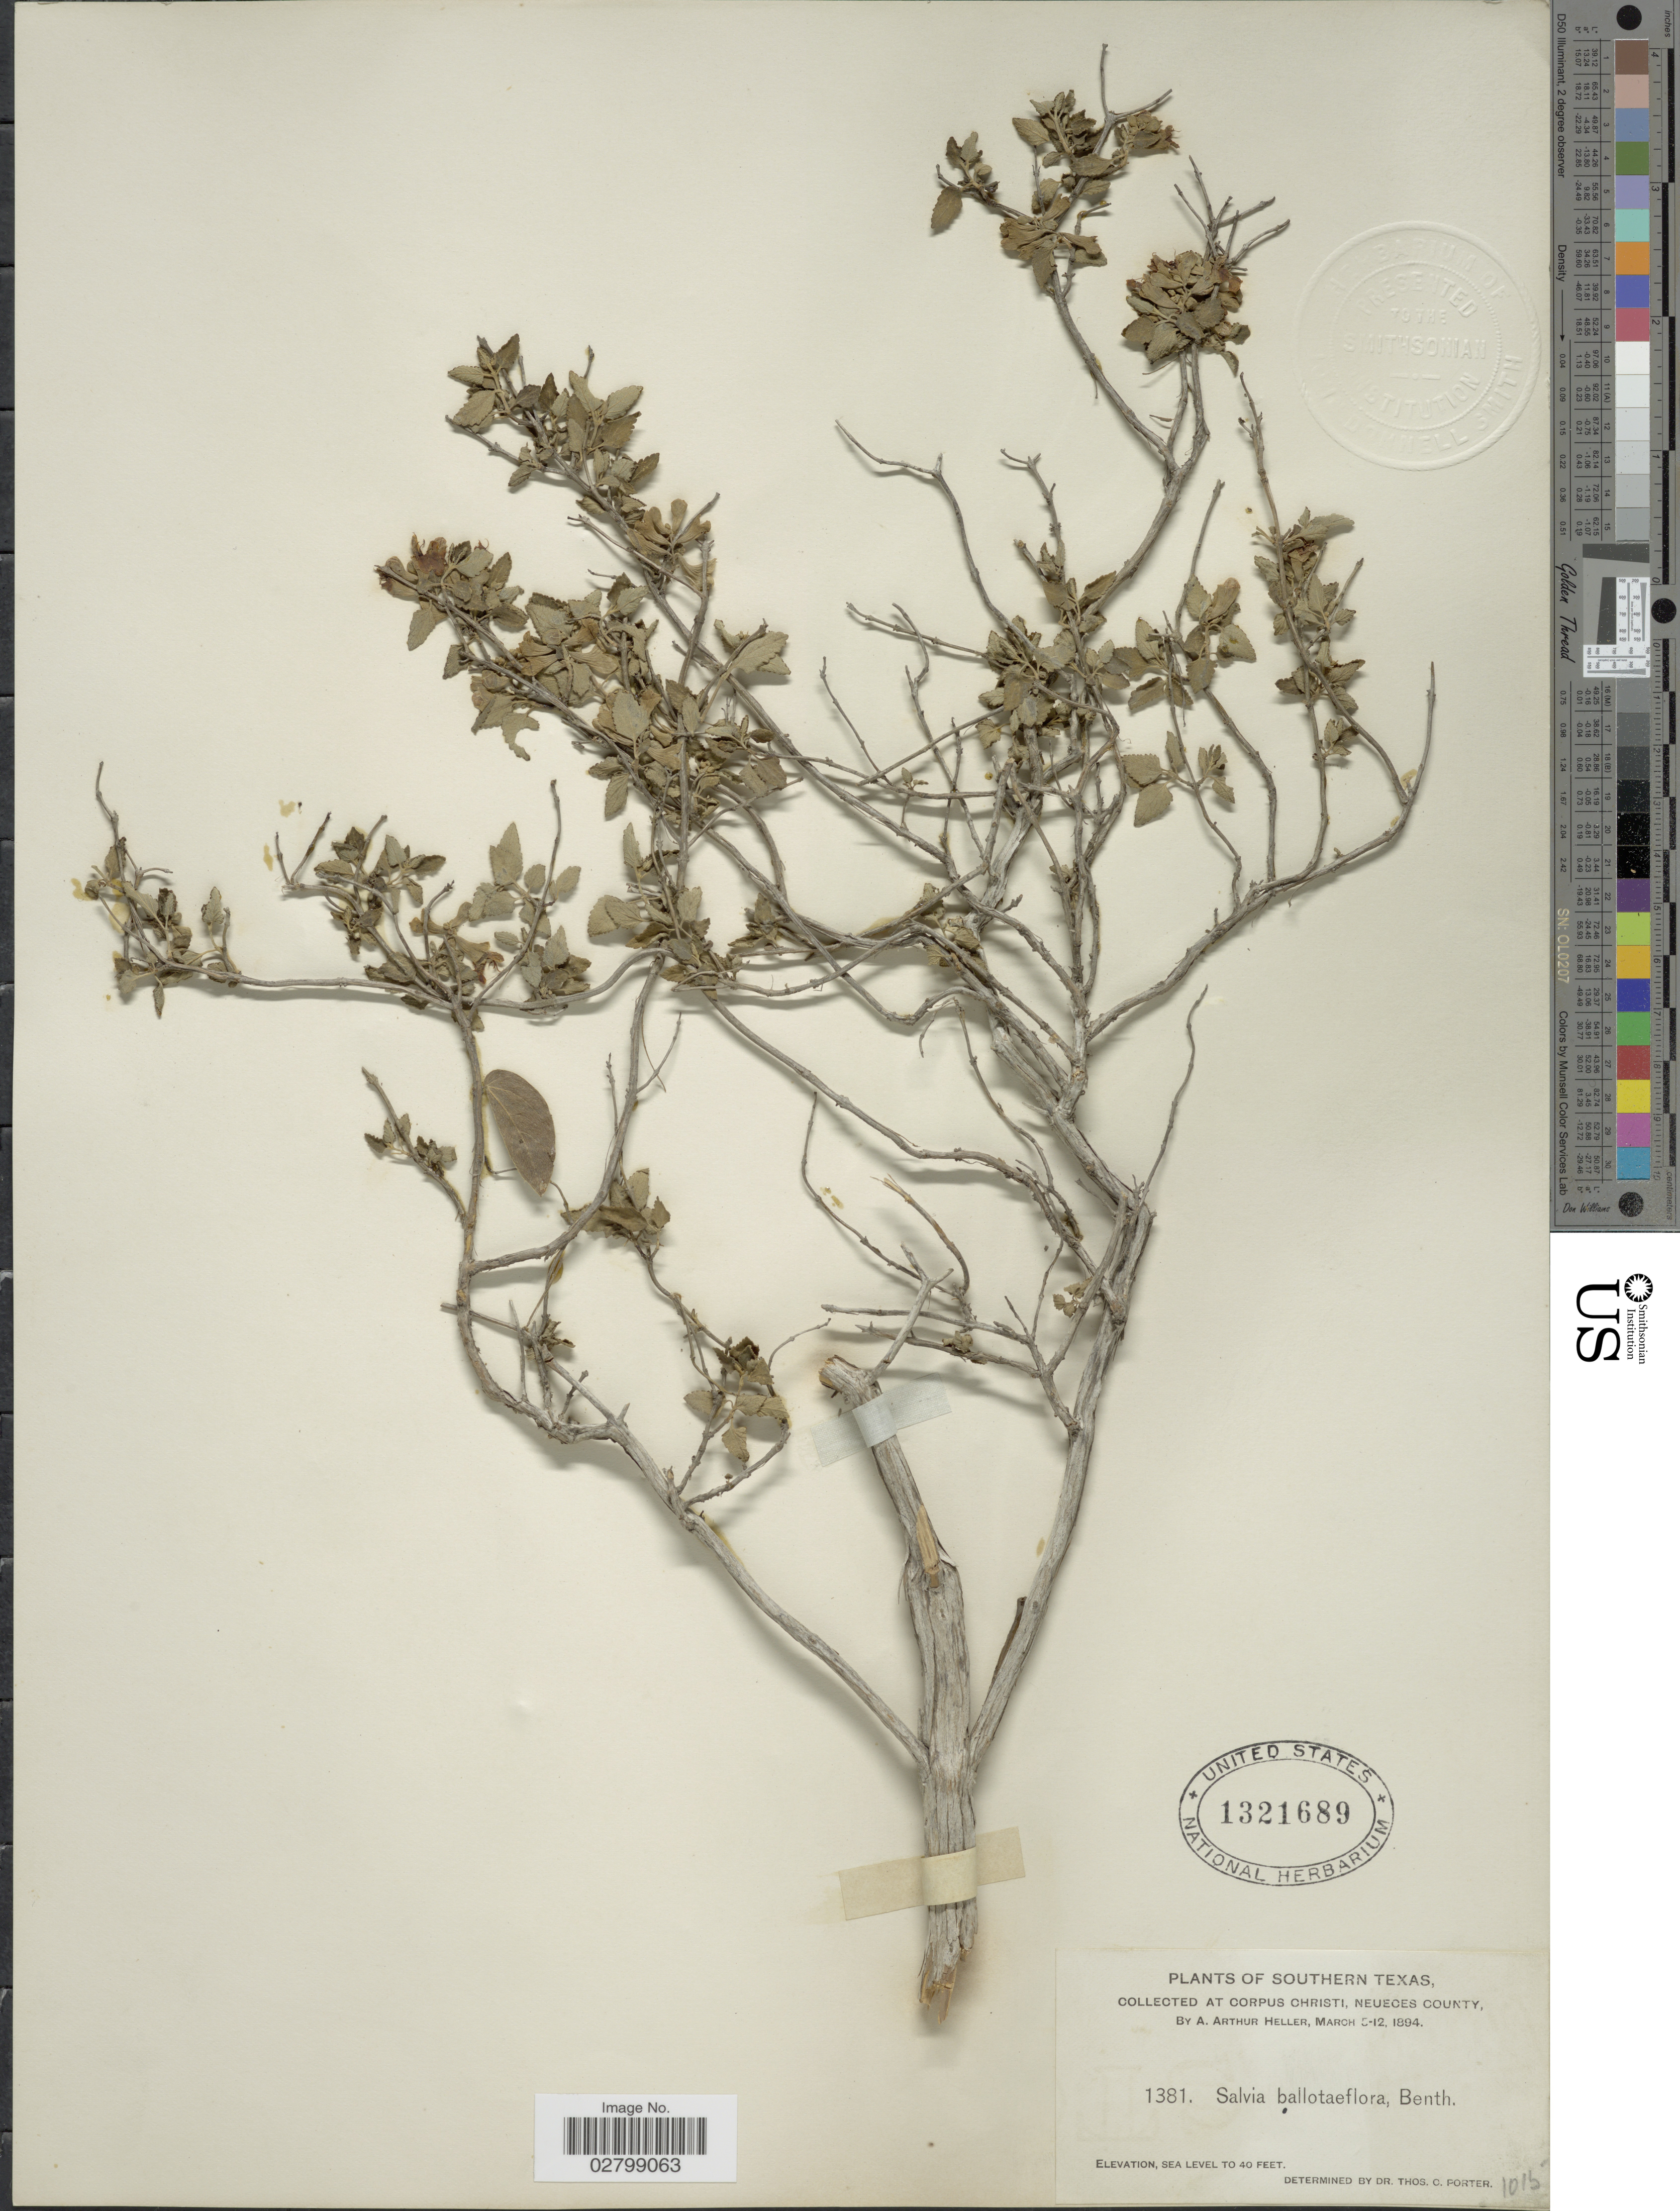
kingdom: Plantae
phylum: Tracheophyta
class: Magnoliopsida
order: Lamiales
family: Lamiaceae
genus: Salvia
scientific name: Salvia ballotiflora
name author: Benth.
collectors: A. A. Heller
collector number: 1381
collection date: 1894-03-05/1894-03-12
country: United States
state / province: Texas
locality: Southern Texas, ar Corpus Christi, Neueces County.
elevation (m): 0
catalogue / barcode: US 1321689